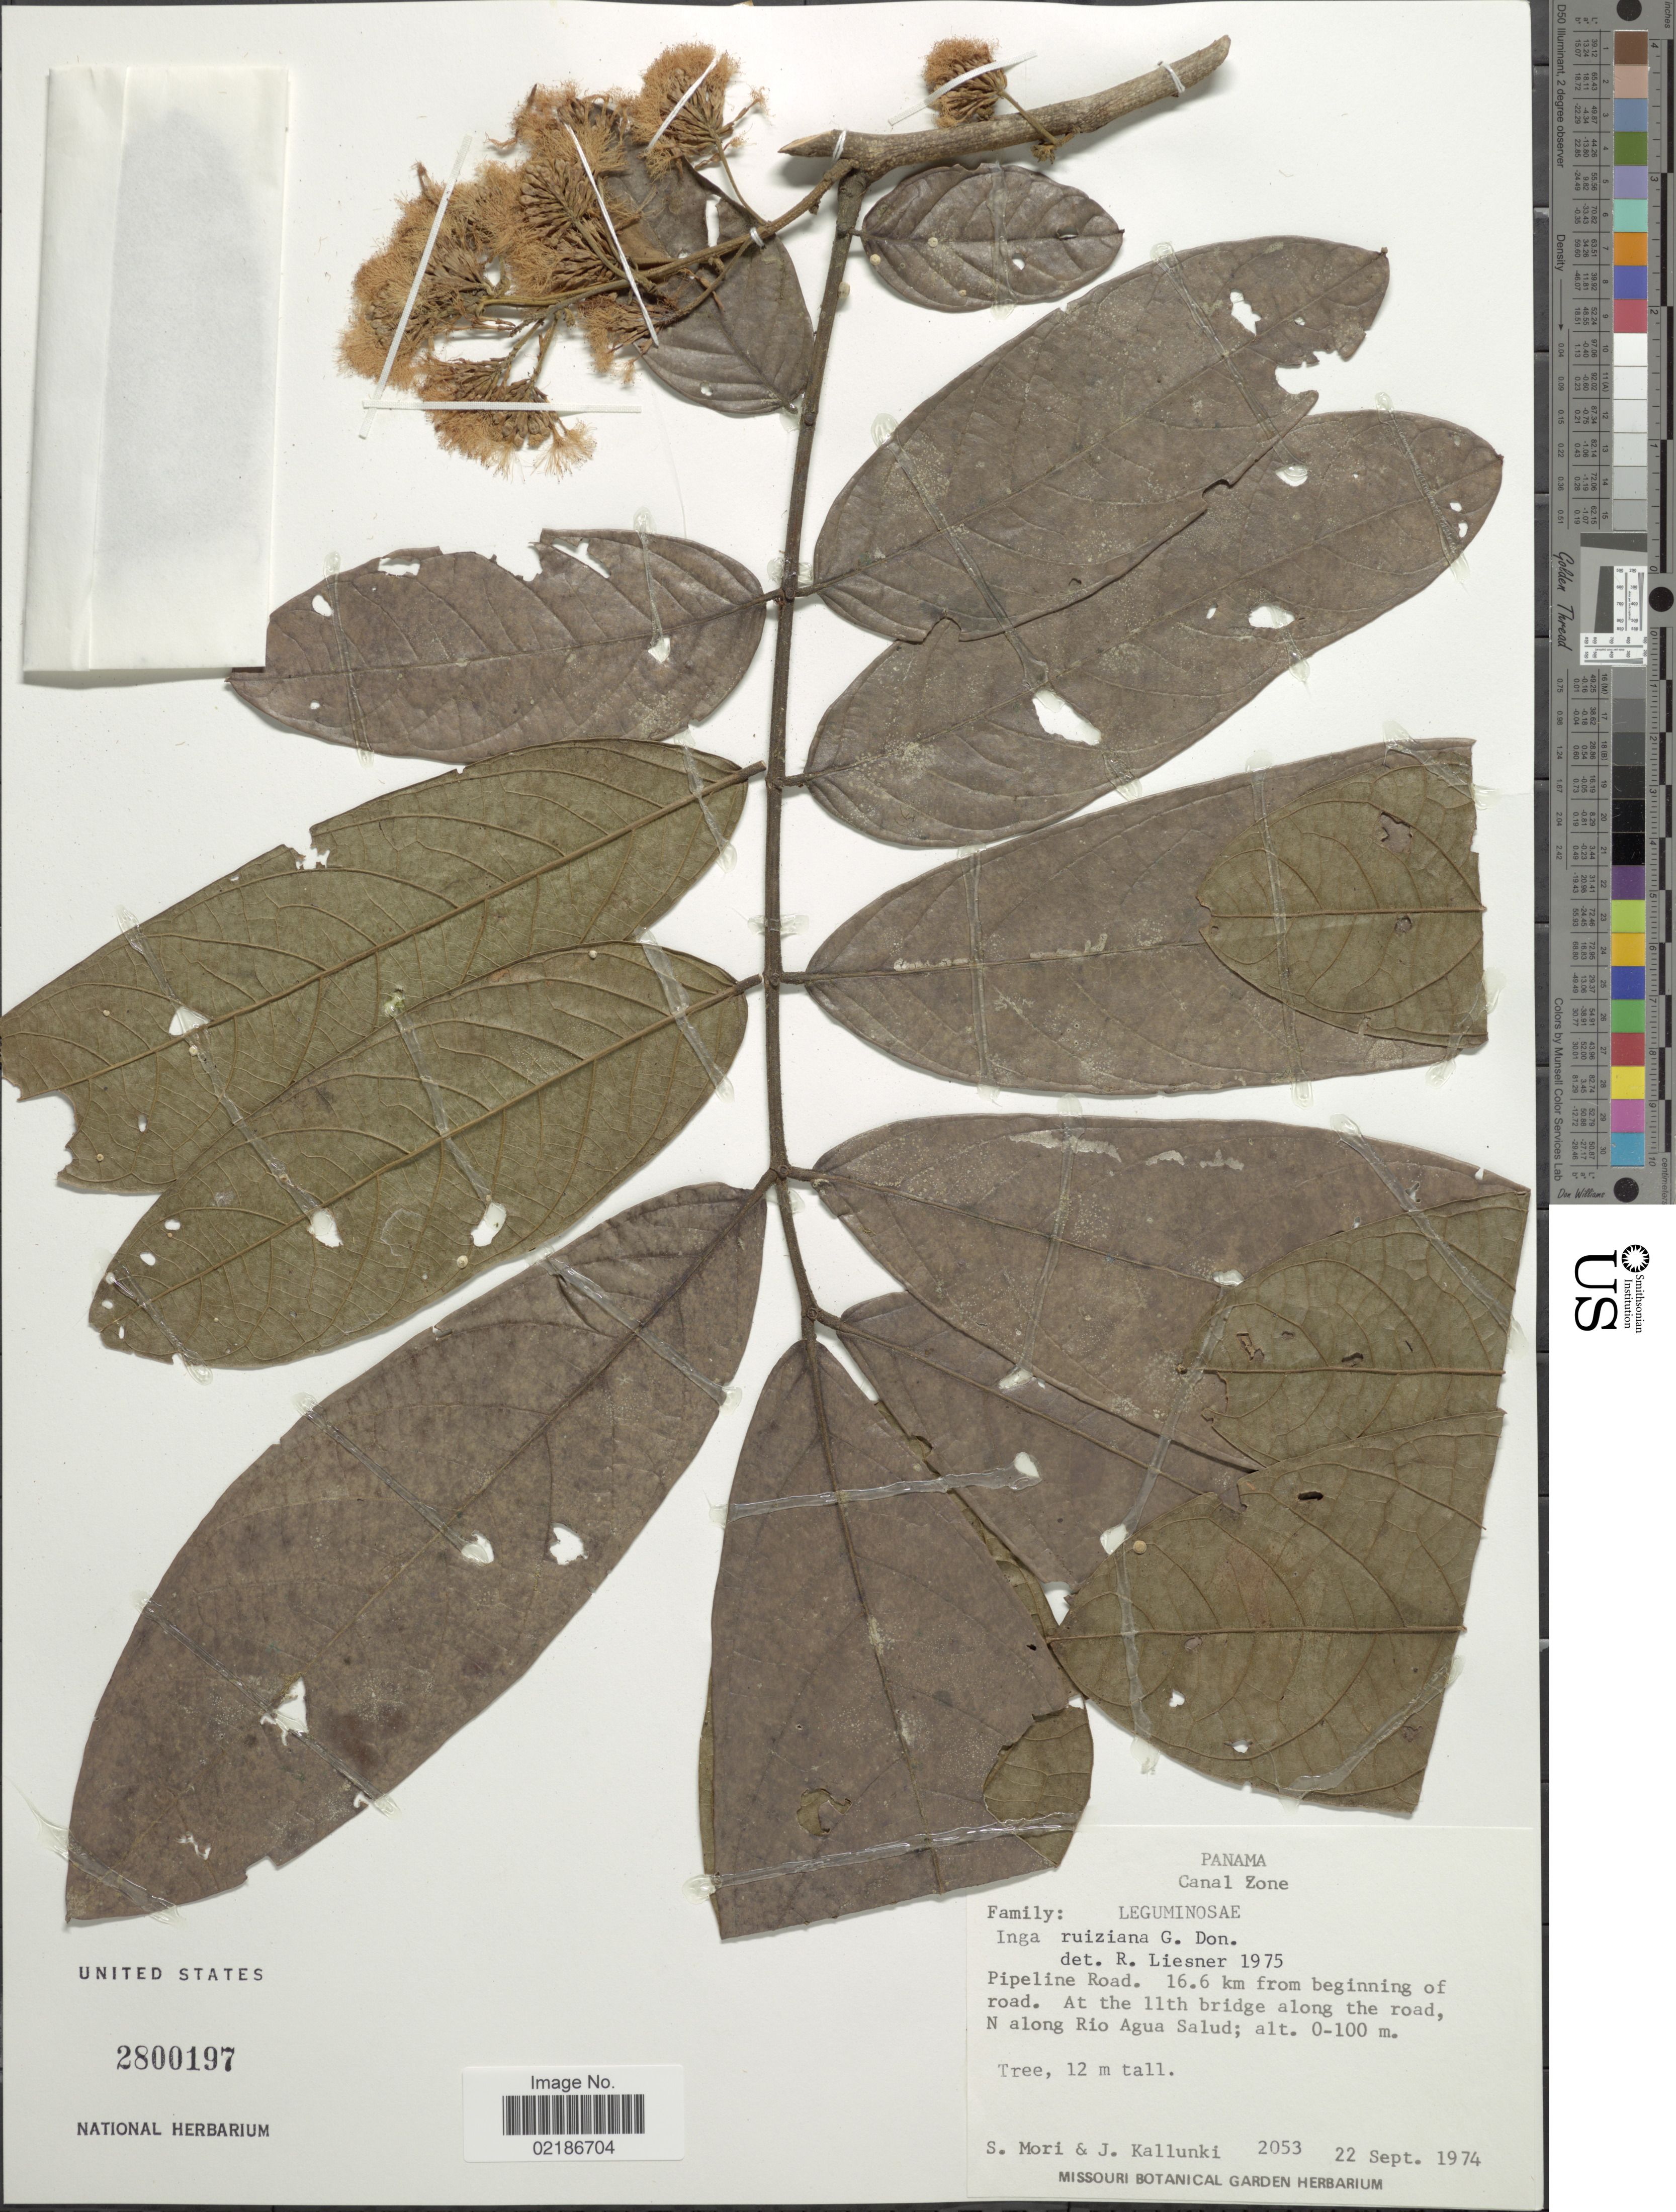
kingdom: Plantae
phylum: Tracheophyta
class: Magnoliopsida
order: Fabales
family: Fabaceae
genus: Inga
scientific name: Inga ruiziana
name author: G. Don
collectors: S. Mori & J. Kallunki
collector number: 2053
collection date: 1974-09-22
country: Panama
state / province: Colón / Panamá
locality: Canal Zone, Pipeline Road, 16.6 km from beginning of road, at the 11th bridge along the road, N along Rio Agua Salud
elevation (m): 0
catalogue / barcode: US 2800197